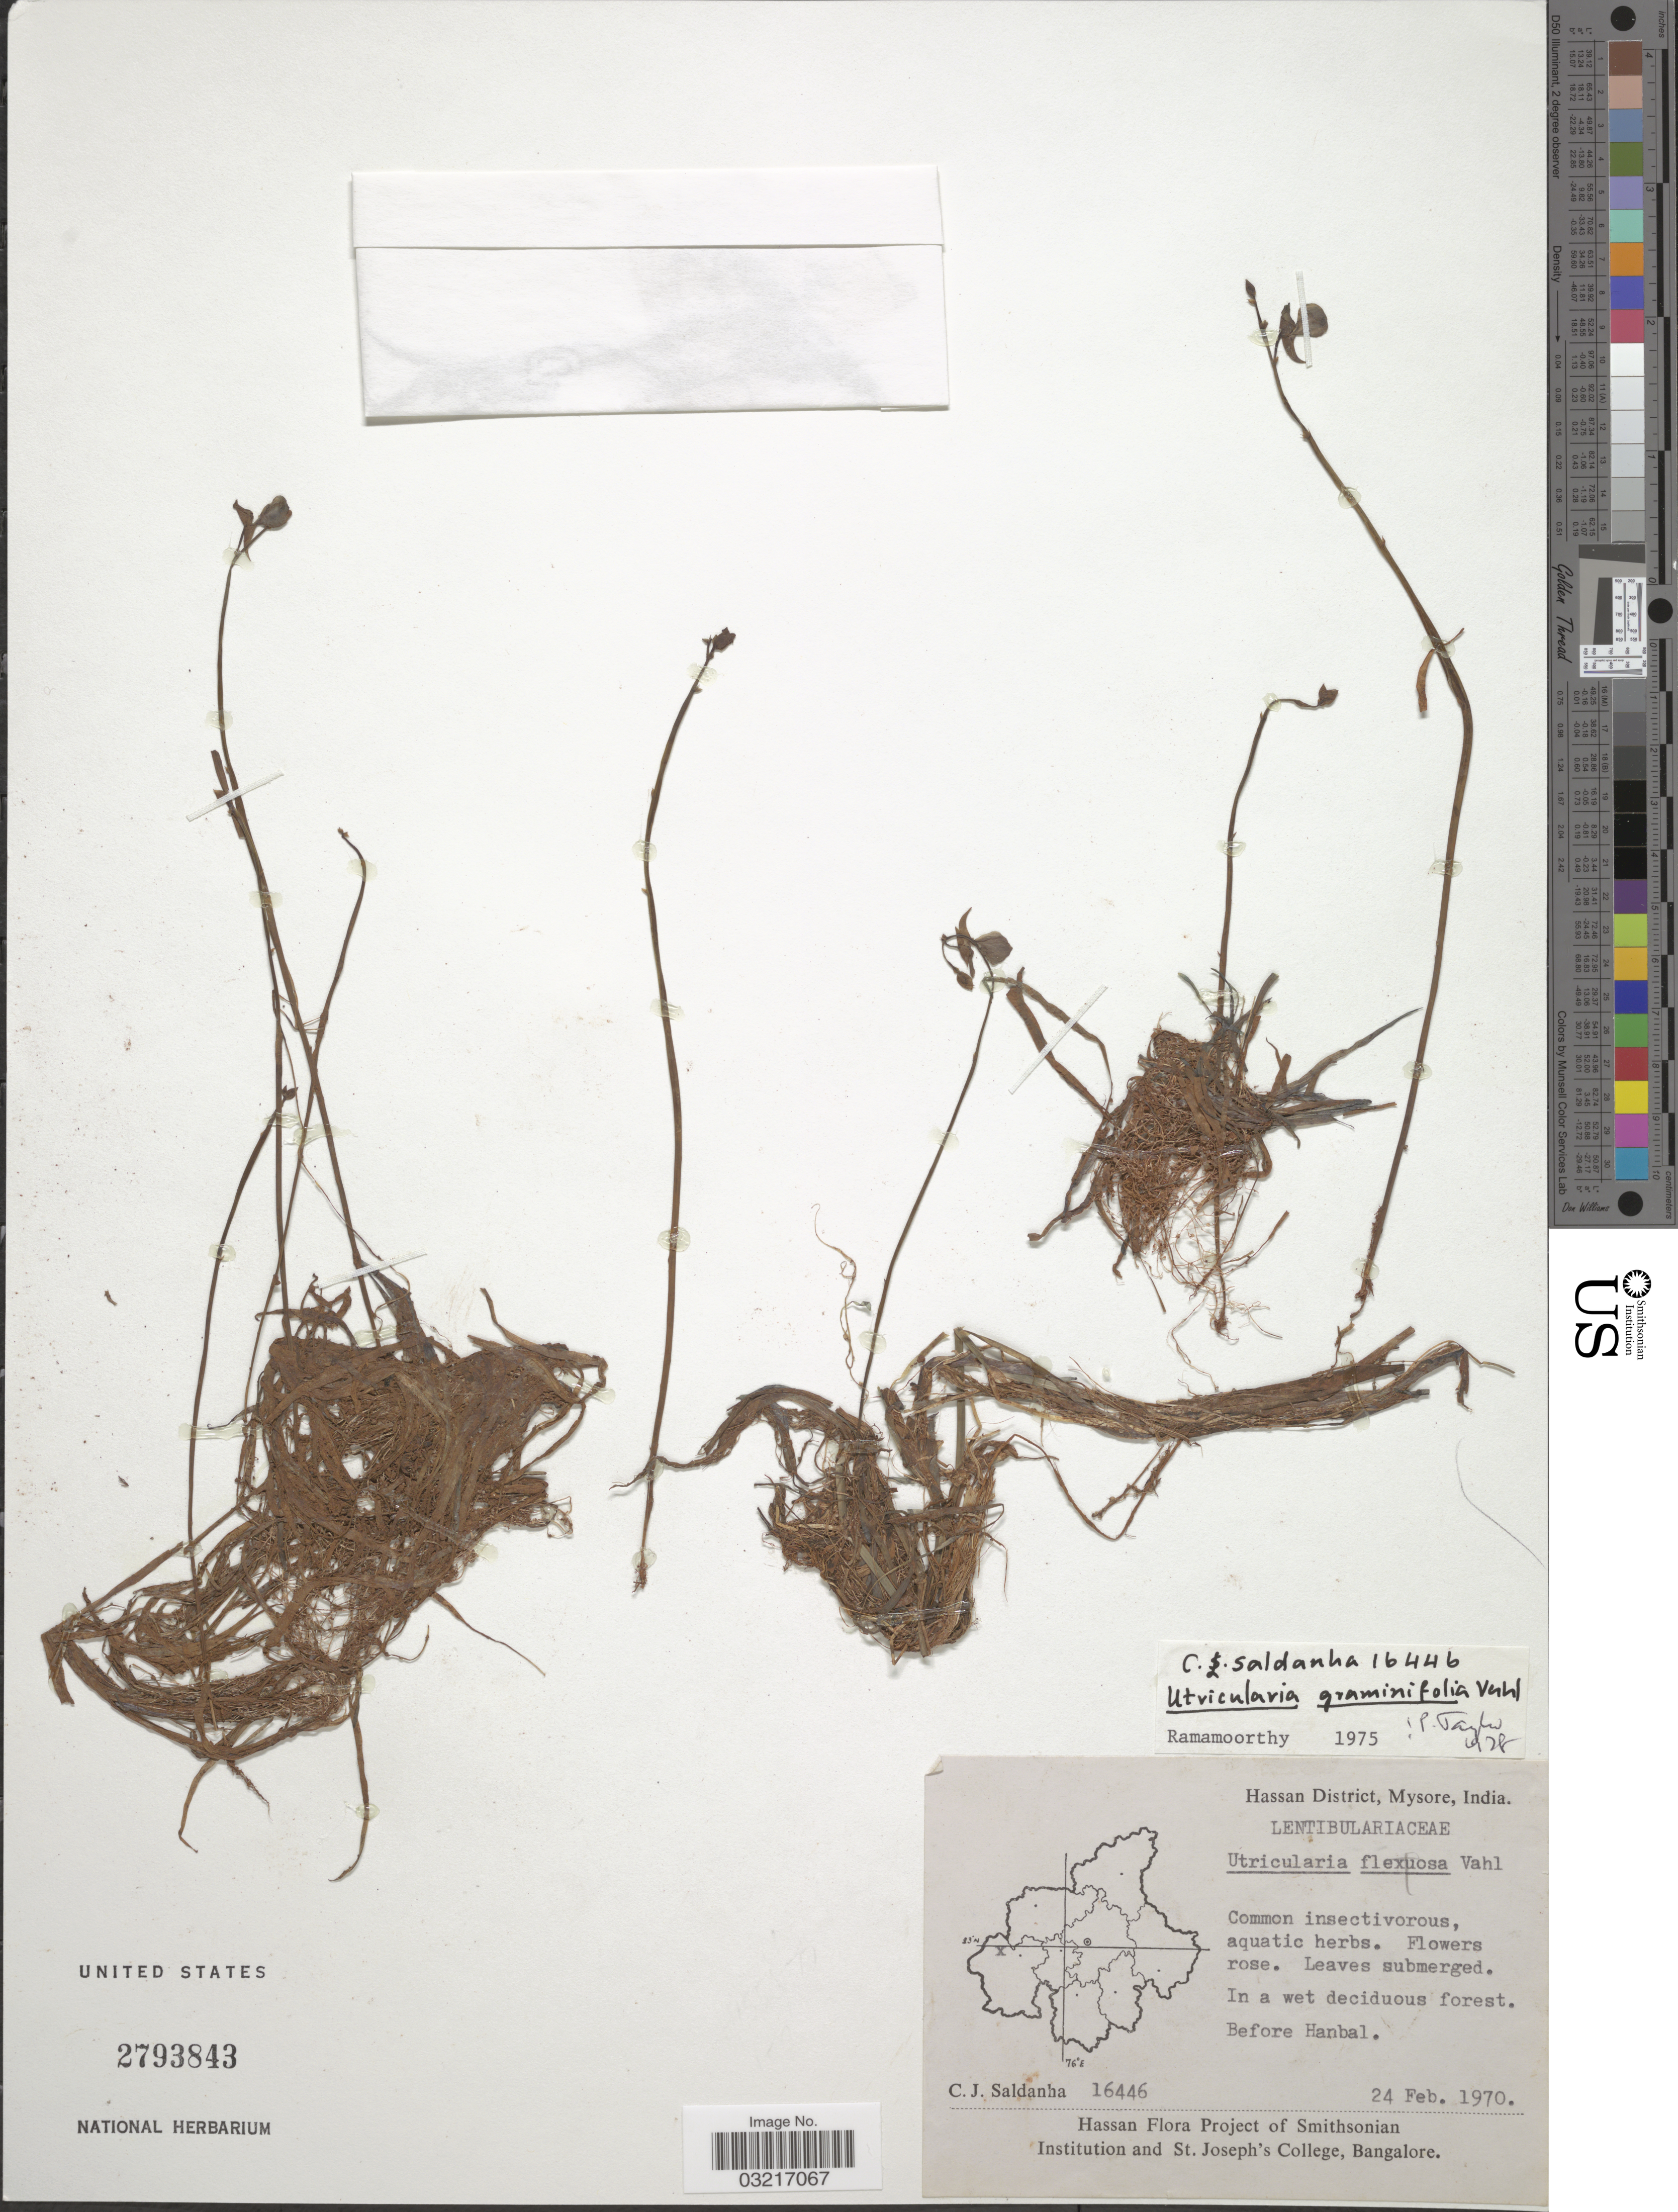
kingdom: Plantae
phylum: Tracheophyta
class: Magnoliopsida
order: Lamiales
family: Lentibulariaceae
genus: Utricularia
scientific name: Utricularia graminifolia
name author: Vahl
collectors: C. J. Saldanha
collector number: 16446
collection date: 1970-02-24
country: India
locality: Hassan District, Mysore, Before Hanbal.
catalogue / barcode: US 2793843